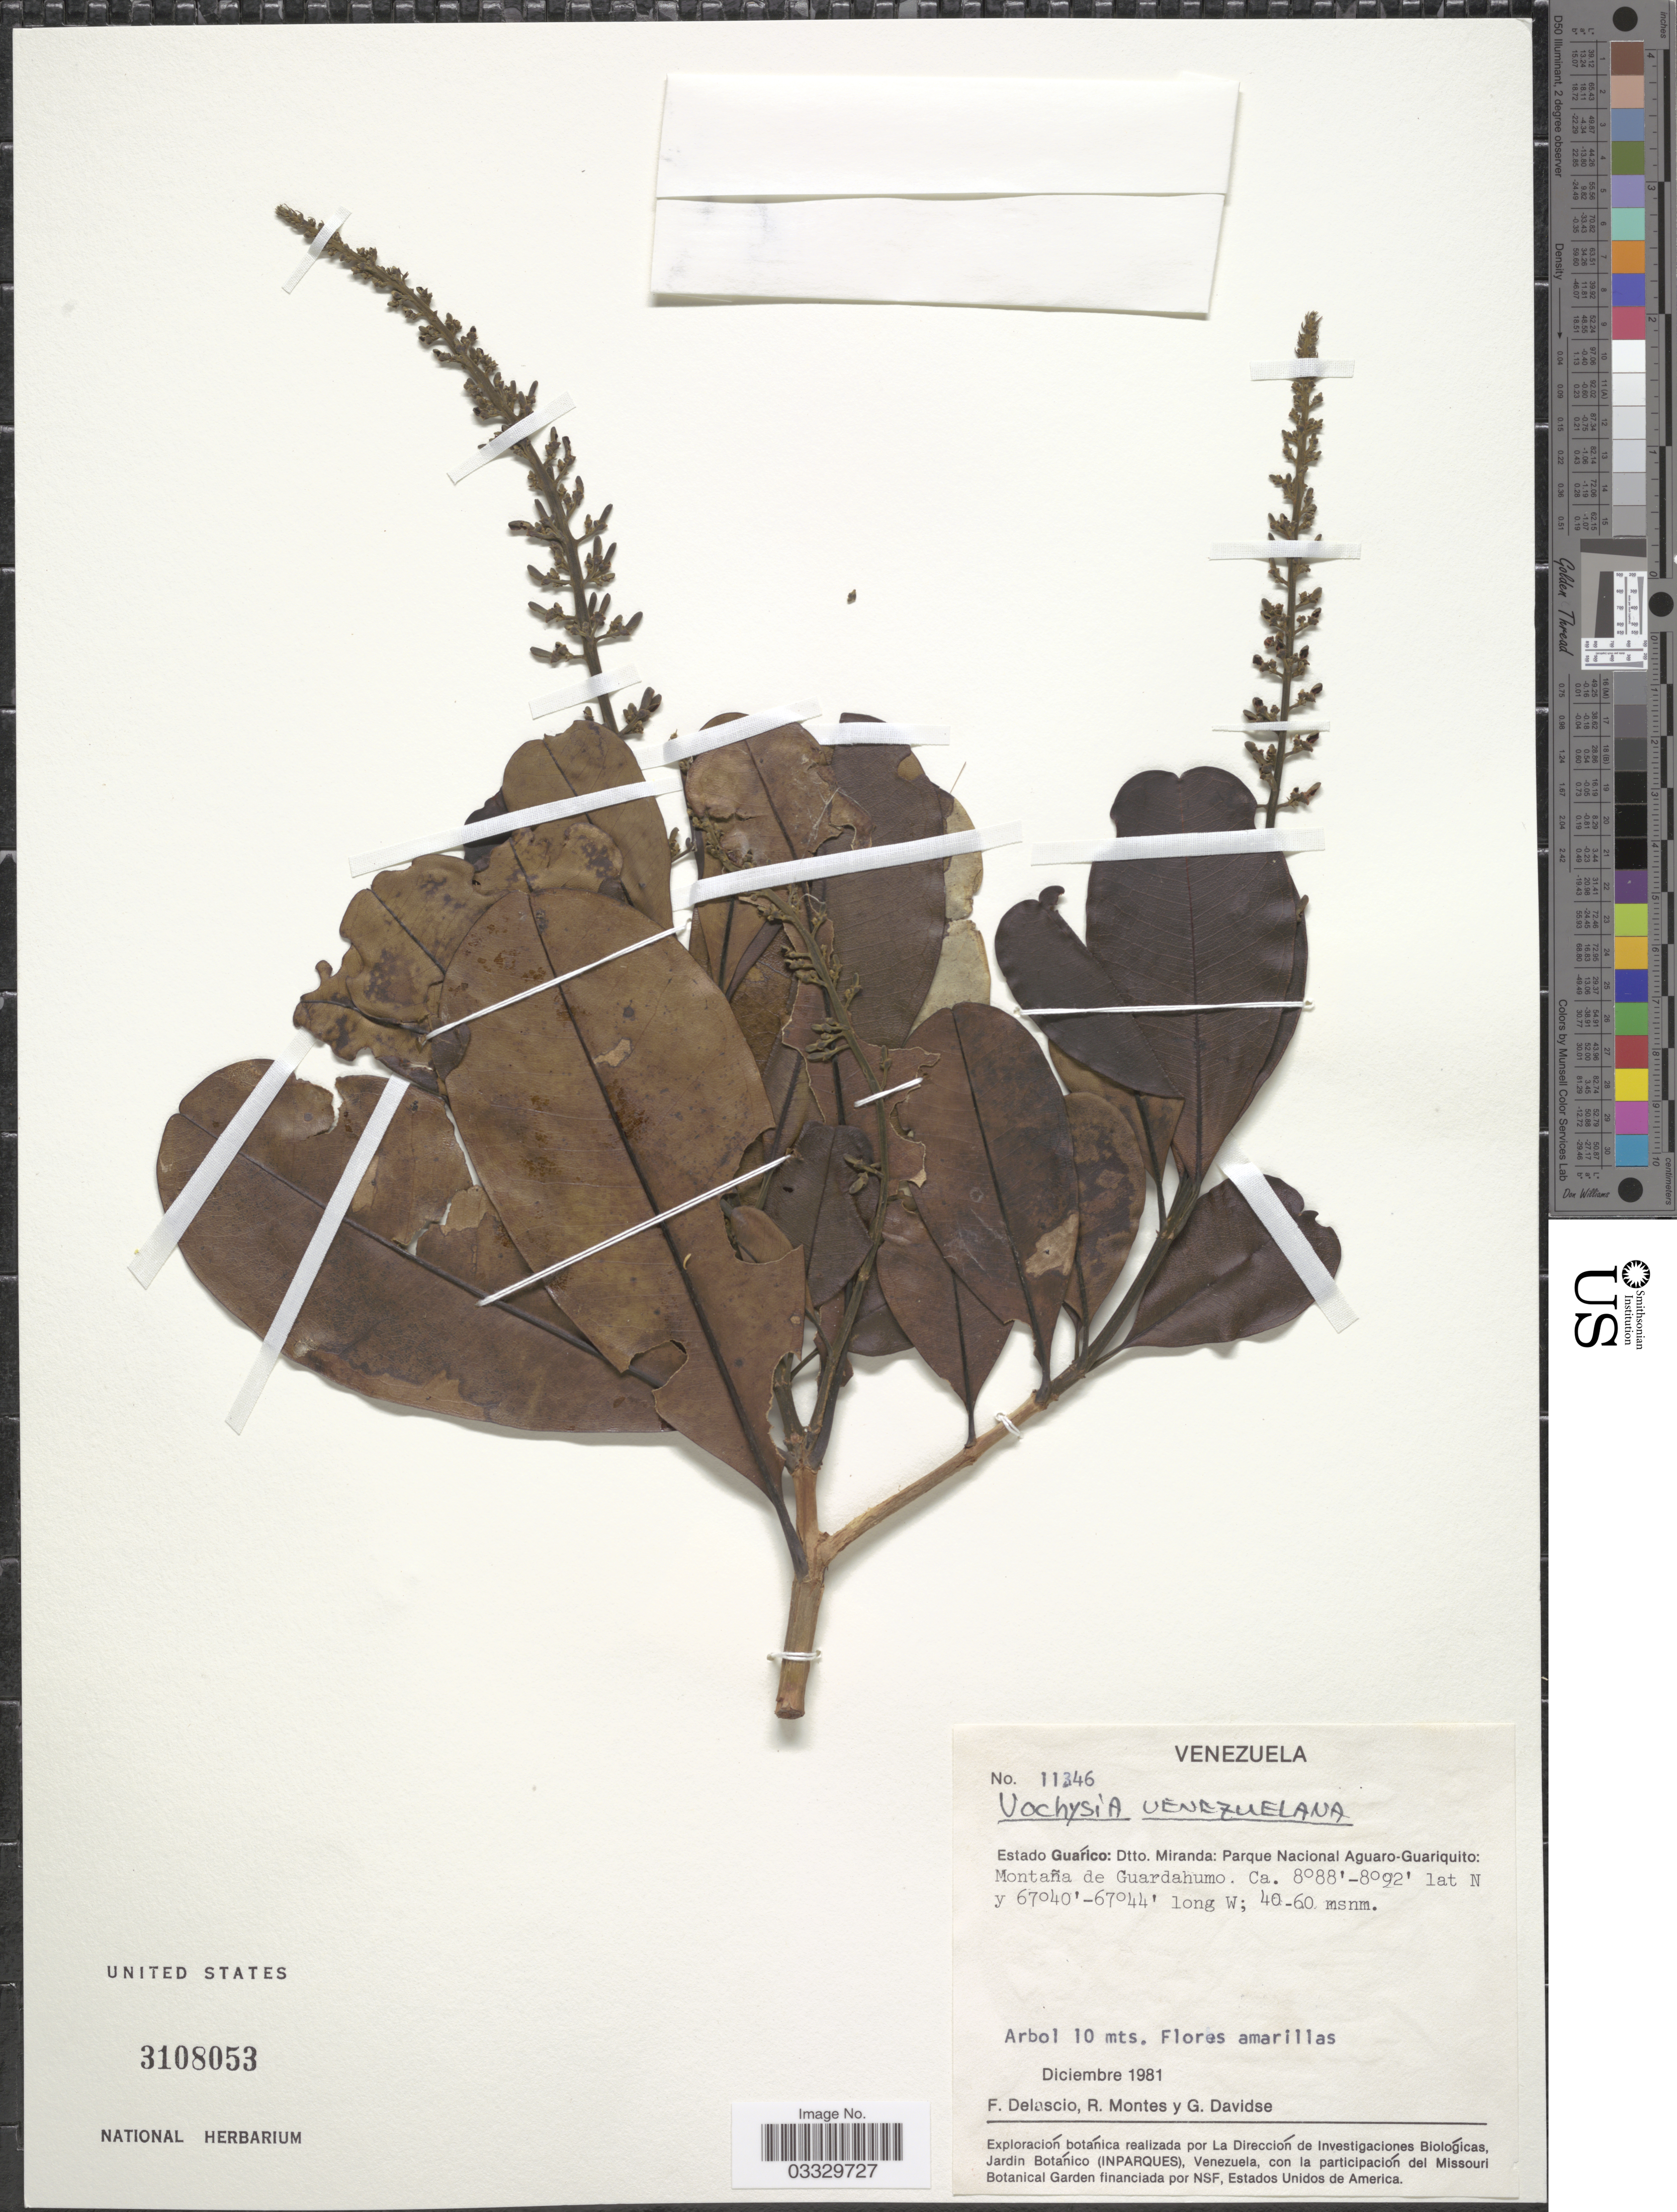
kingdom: Plantae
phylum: Tracheophyta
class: Magnoliopsida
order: Myrtales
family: Vochysiaceae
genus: Vochysia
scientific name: Vochysia venezuelana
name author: Stafleu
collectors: F. Delascio C., R. Montes & G. Davidse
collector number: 11346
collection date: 1981-12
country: Venezuela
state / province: Guarico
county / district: Francisco de Miranda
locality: Dtto. Miranda: Parque Nacional Aguaro-Guariquito: Montaña de Guardahumo.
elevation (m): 40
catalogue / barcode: US 3108053